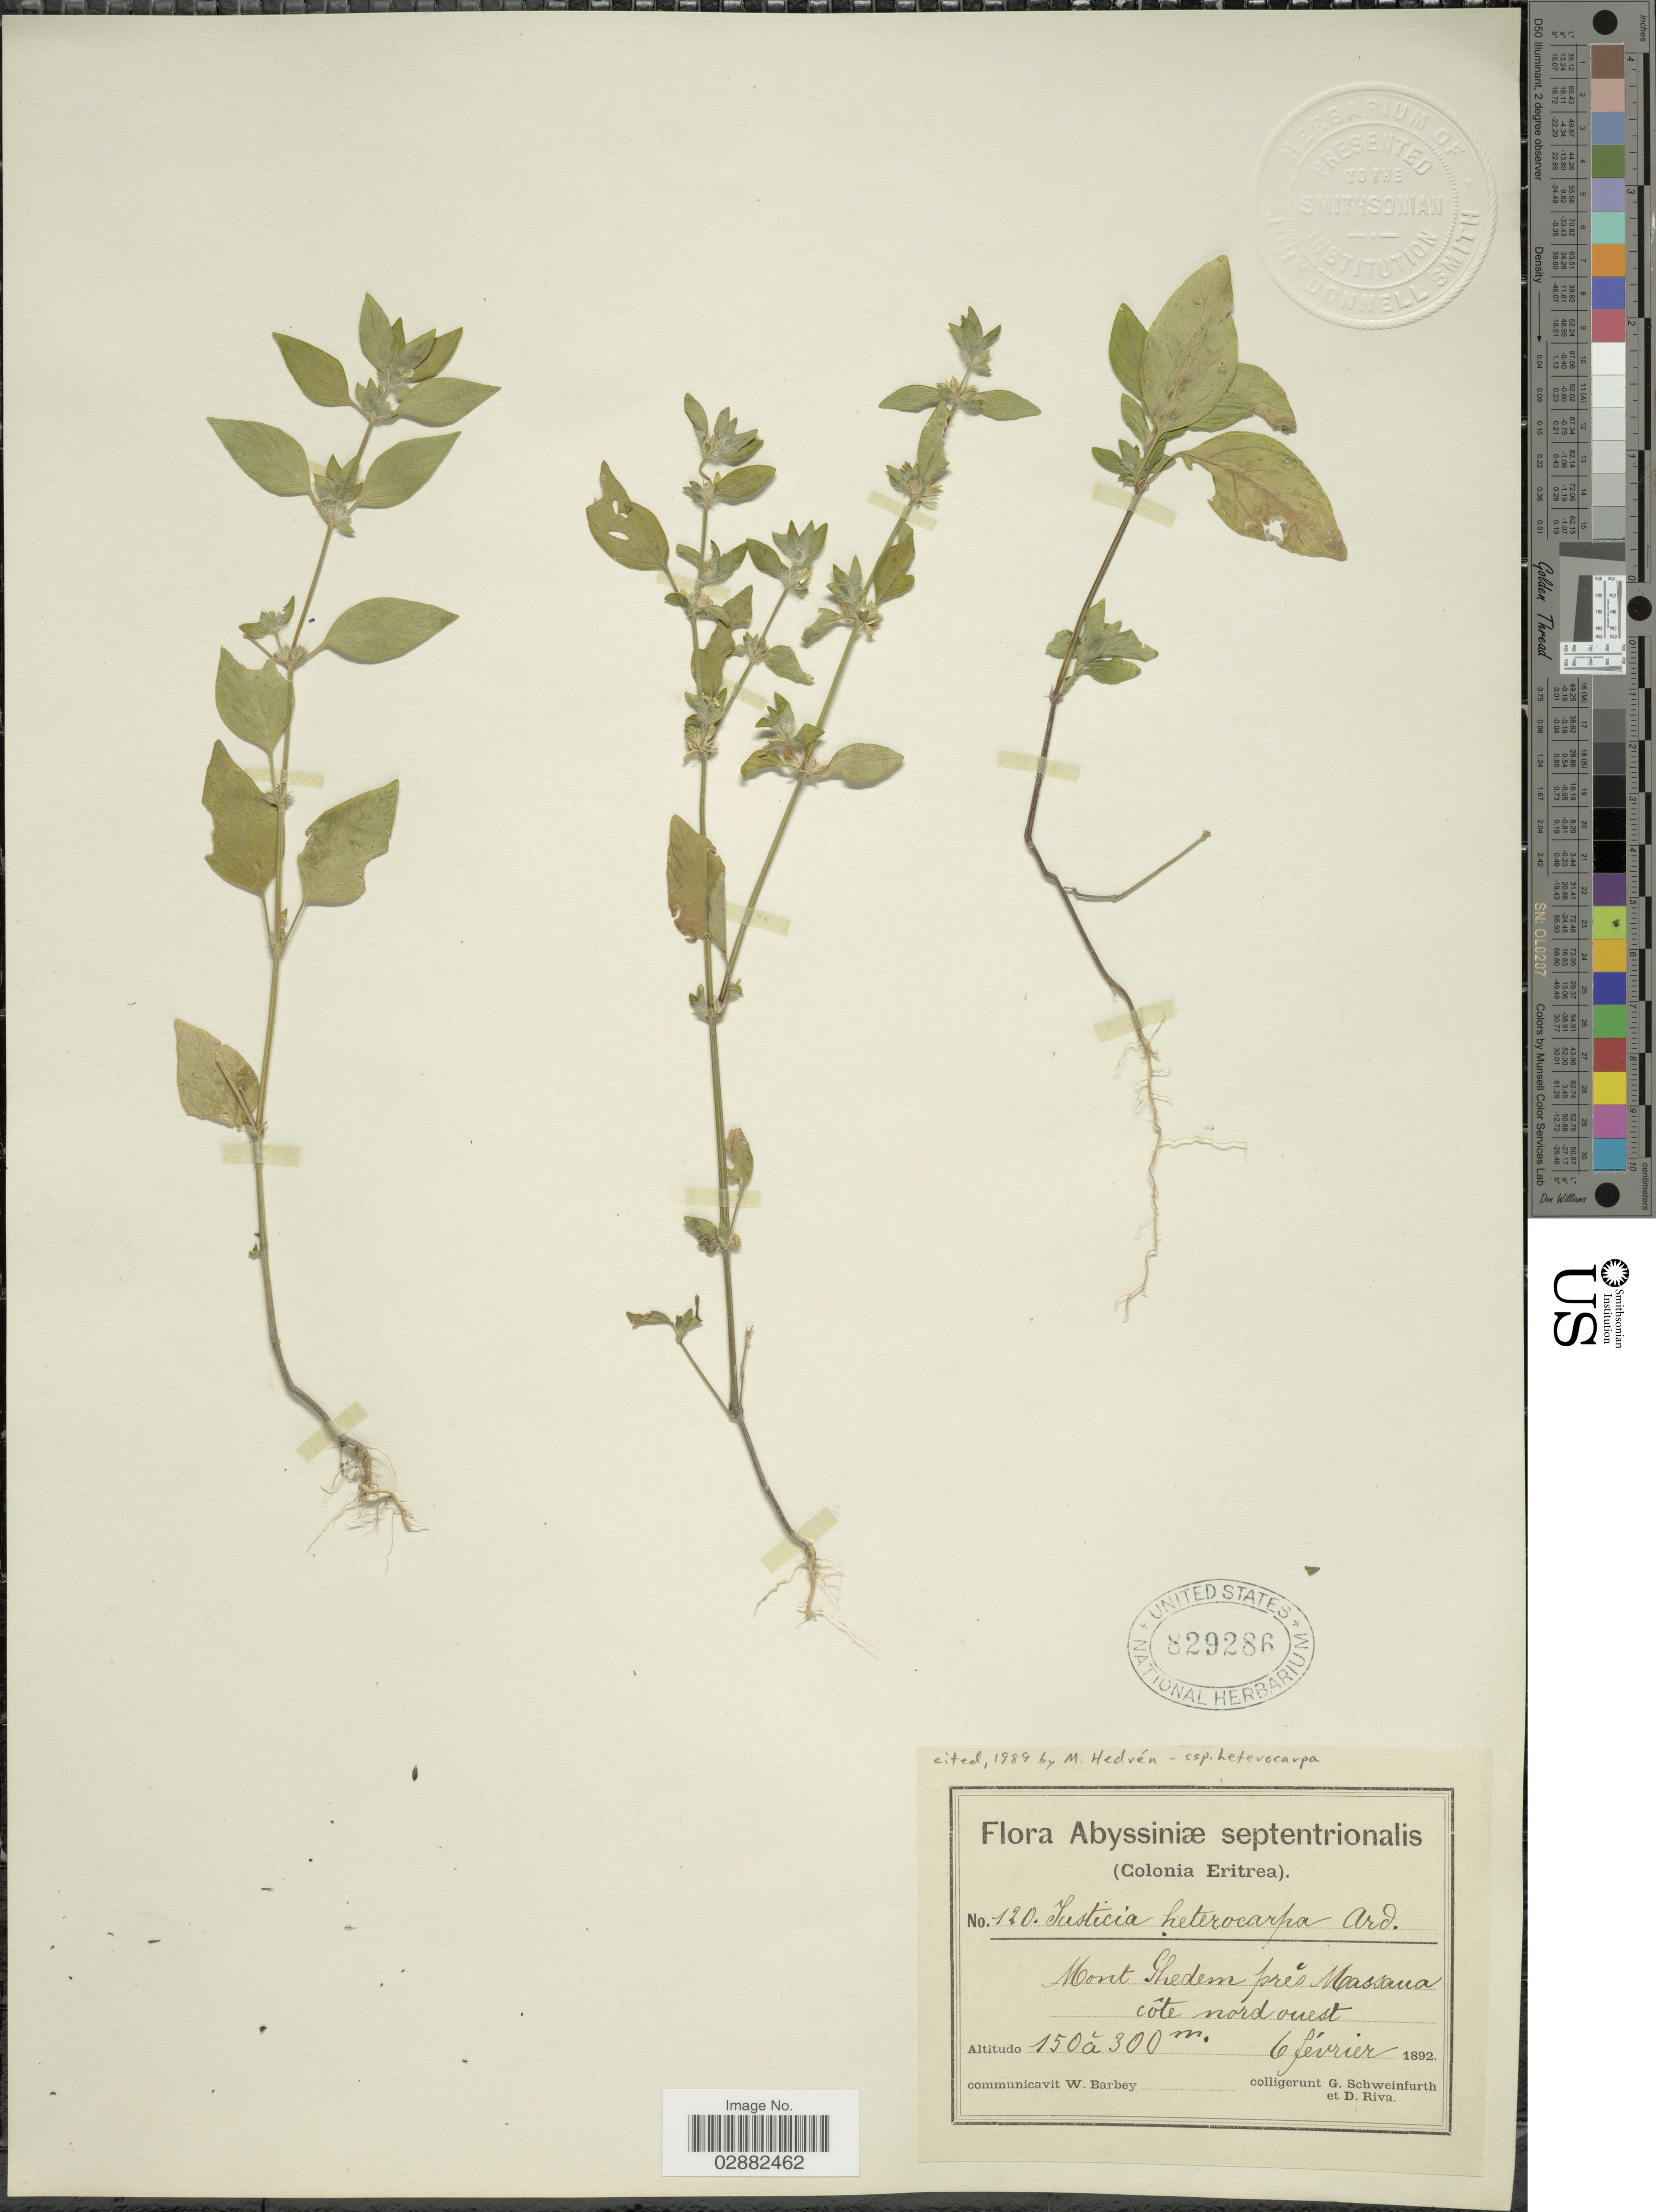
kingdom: Plantae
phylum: Tracheophyta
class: Magnoliopsida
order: Lamiales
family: Acanthaceae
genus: Justicia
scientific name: Justicia heterocarpa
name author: T. Anderson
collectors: G. A. Schweinfurth (herbarium) & D. Riva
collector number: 120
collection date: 1892-02-06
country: Eritrea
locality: Abyssiniæ septentrionalis, Mont Gheden prés Massawa côte nord ouest.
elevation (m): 150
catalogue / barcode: US 829286